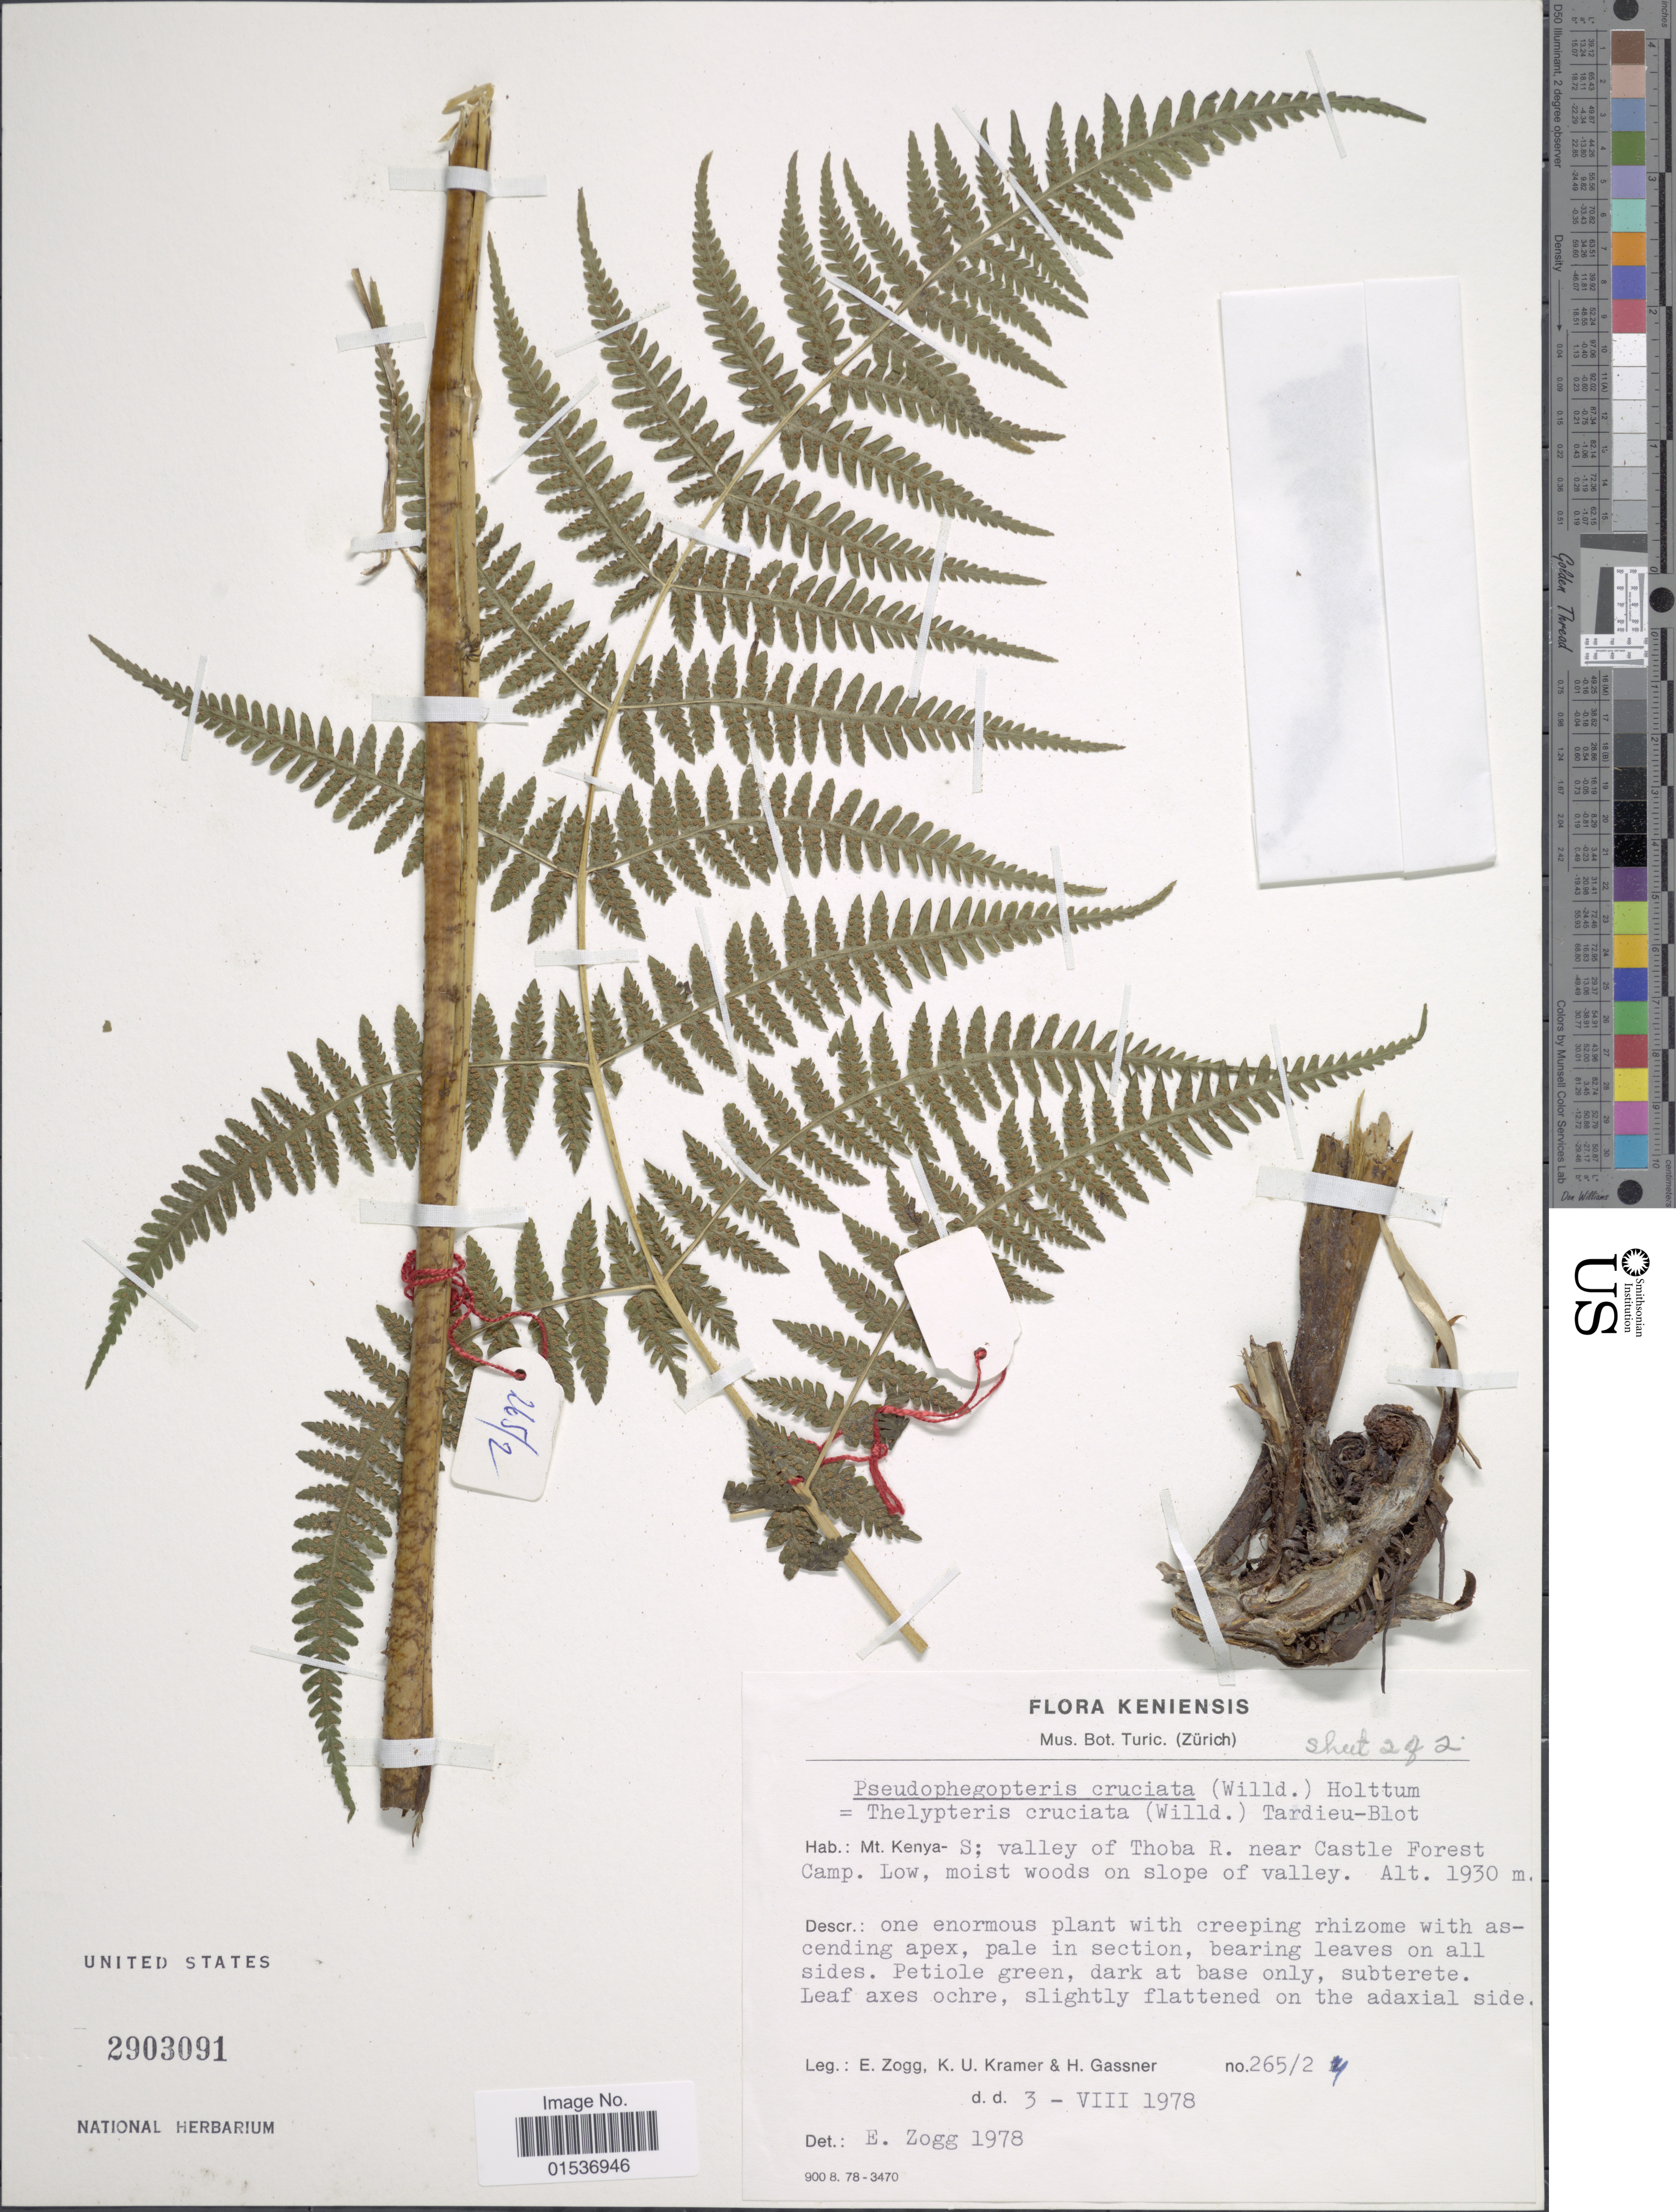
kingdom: Plantae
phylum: Tracheophyta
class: Polypodiopsida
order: Polypodiales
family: Thelypteridaceae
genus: Pseudophegopteris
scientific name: Pseudophegopteris cruciata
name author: (Willd.) Holttum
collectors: E. Zogg, K. U. Kramer & H. Gassner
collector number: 265/24*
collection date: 1978-08-03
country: Kenya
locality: Keniensis, Mt. Kenya-S; valley of Thoba R. near Castle Forest Camp.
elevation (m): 1930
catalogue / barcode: US 2903091